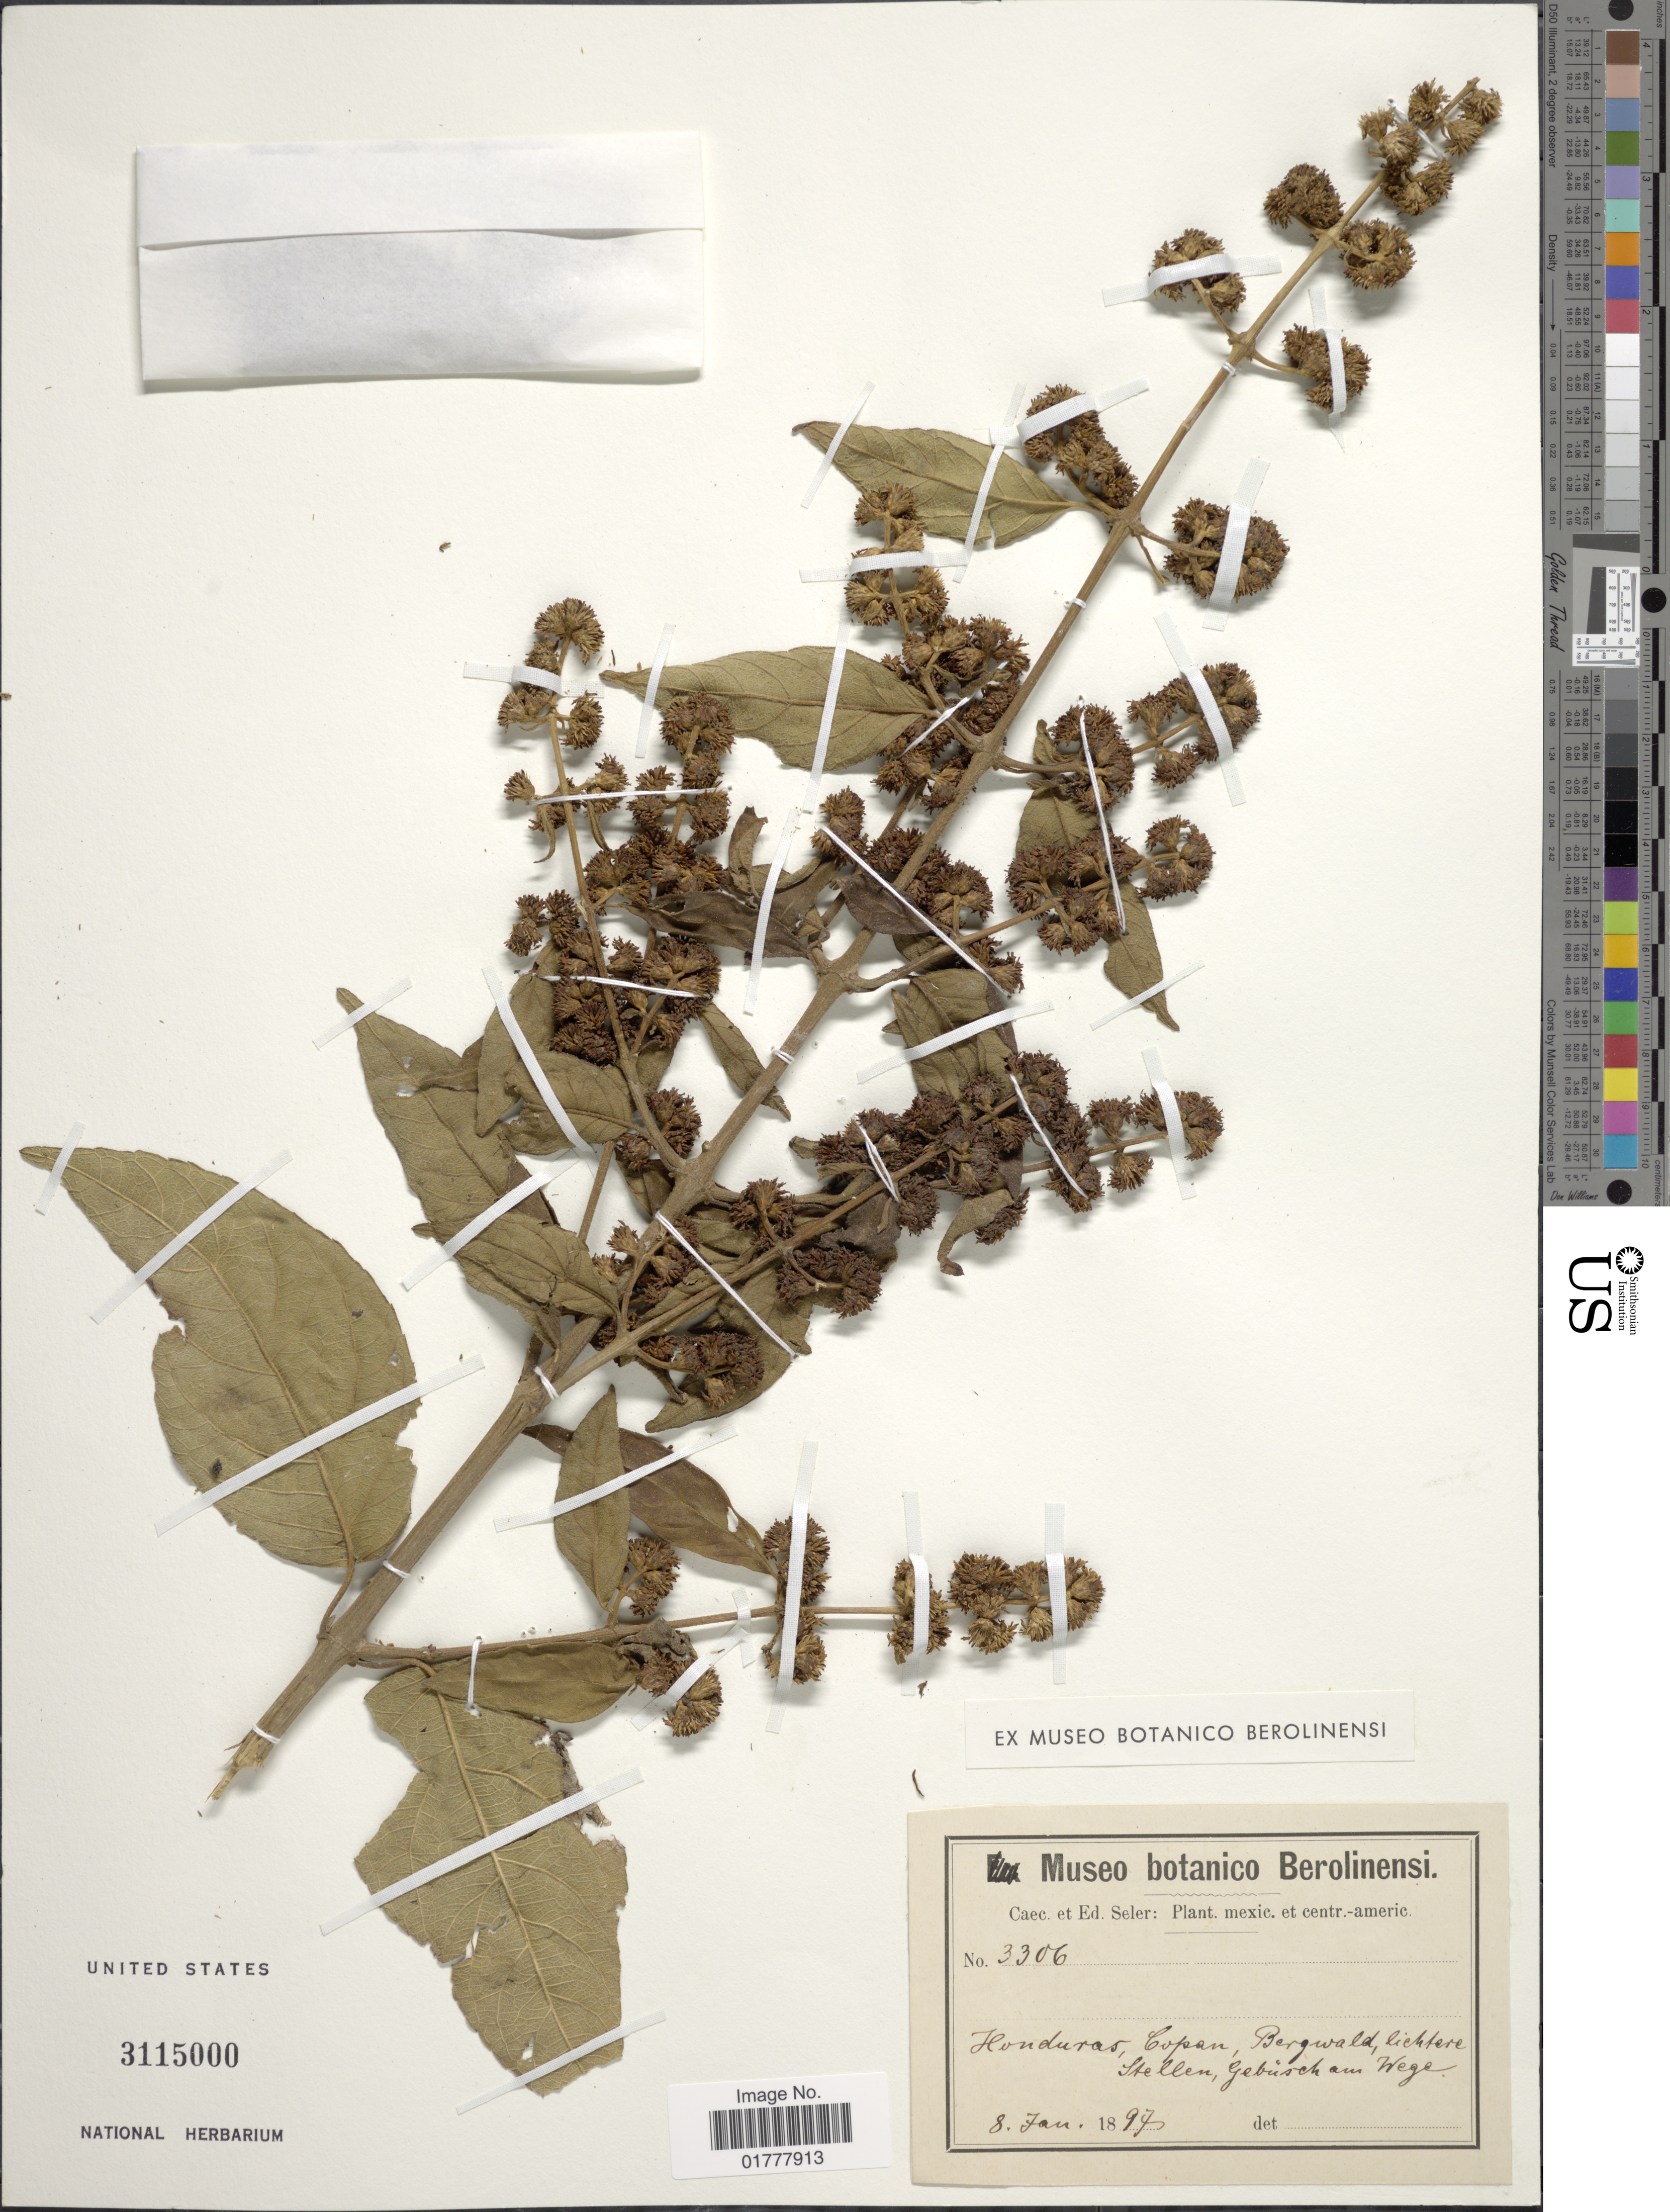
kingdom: Plantae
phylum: Tracheophyta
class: Magnoliopsida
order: Asterales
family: Asteraceae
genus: Otopappus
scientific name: Otopappus syncephalus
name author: Donn. Sm.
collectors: ex Caec. et Ed Seler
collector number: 3306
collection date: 1897-01-08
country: Honduras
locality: Honduras, Copan, Bergwald lichtere stellen, gebush am Wege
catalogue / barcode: US 3115000